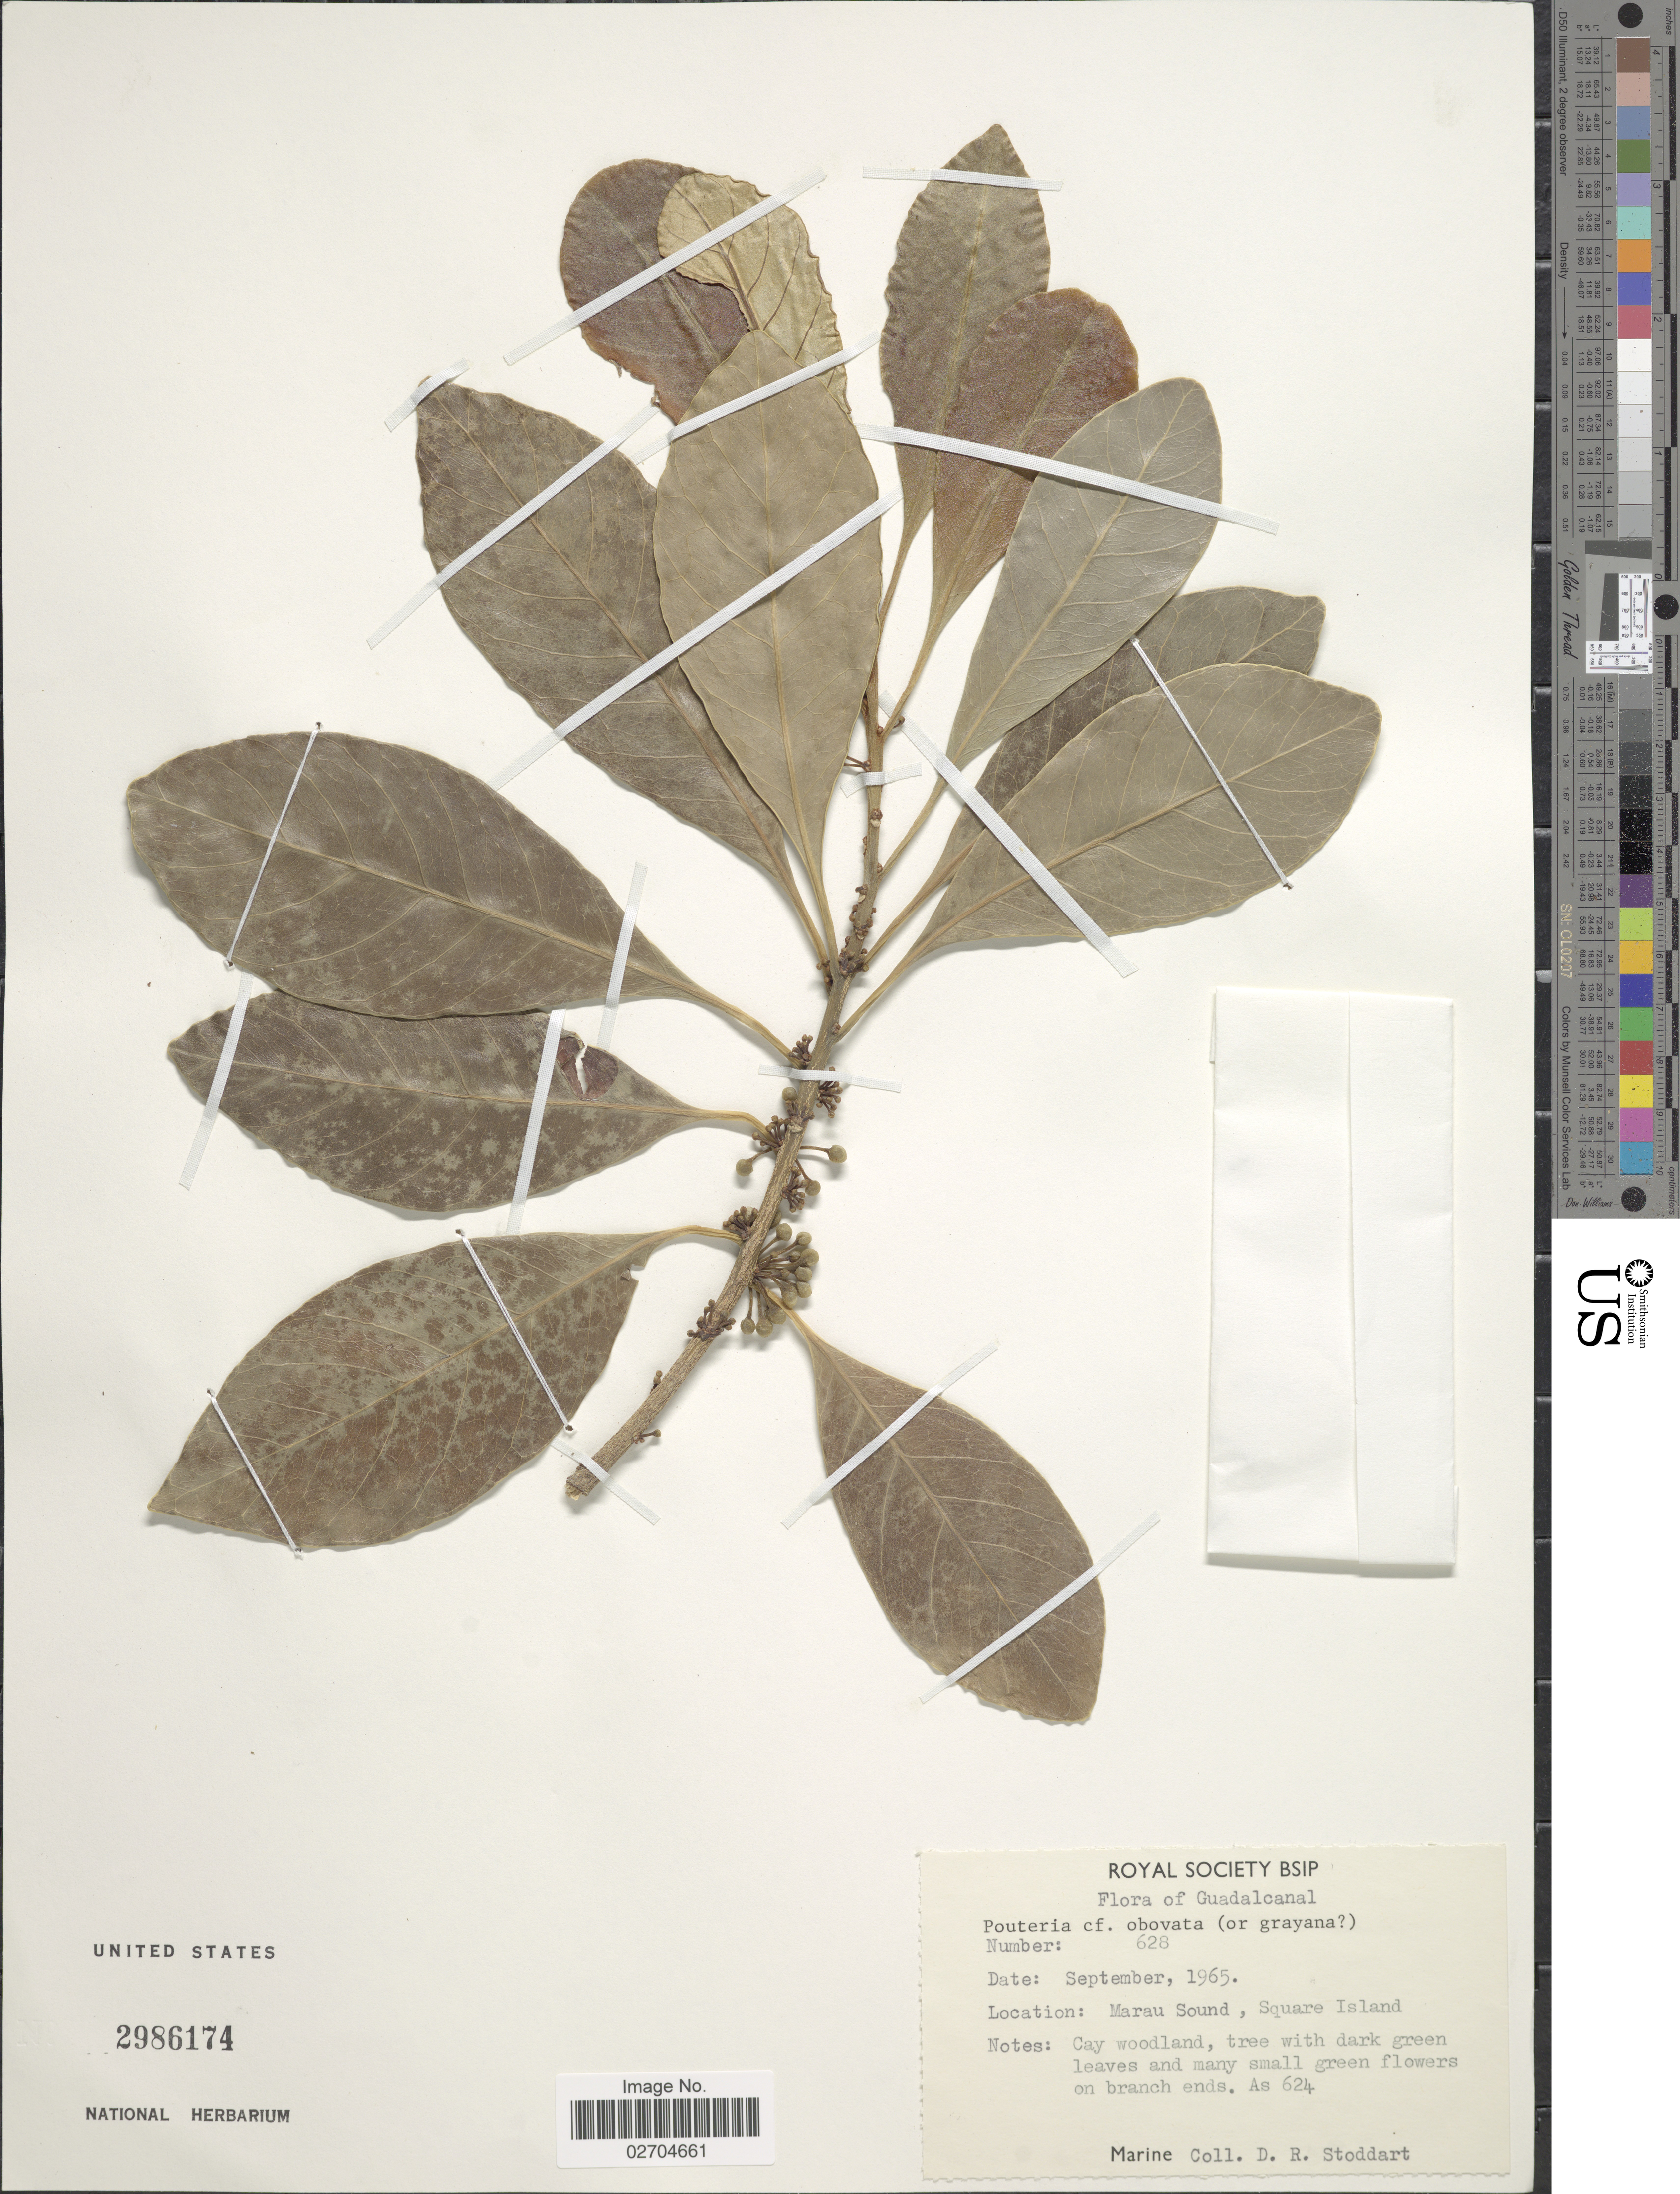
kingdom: Plantae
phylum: Tracheophyta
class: Magnoliopsida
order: Ericales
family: Sapotaceae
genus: Planchonella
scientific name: Planchonella obovata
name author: (R. Br.) Pierre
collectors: D. R. Stoddart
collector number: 628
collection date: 1965-09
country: Solomon Islands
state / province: Solomon Islands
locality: Guadalcanal. Marau Sound, Square Island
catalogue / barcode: US 2986174